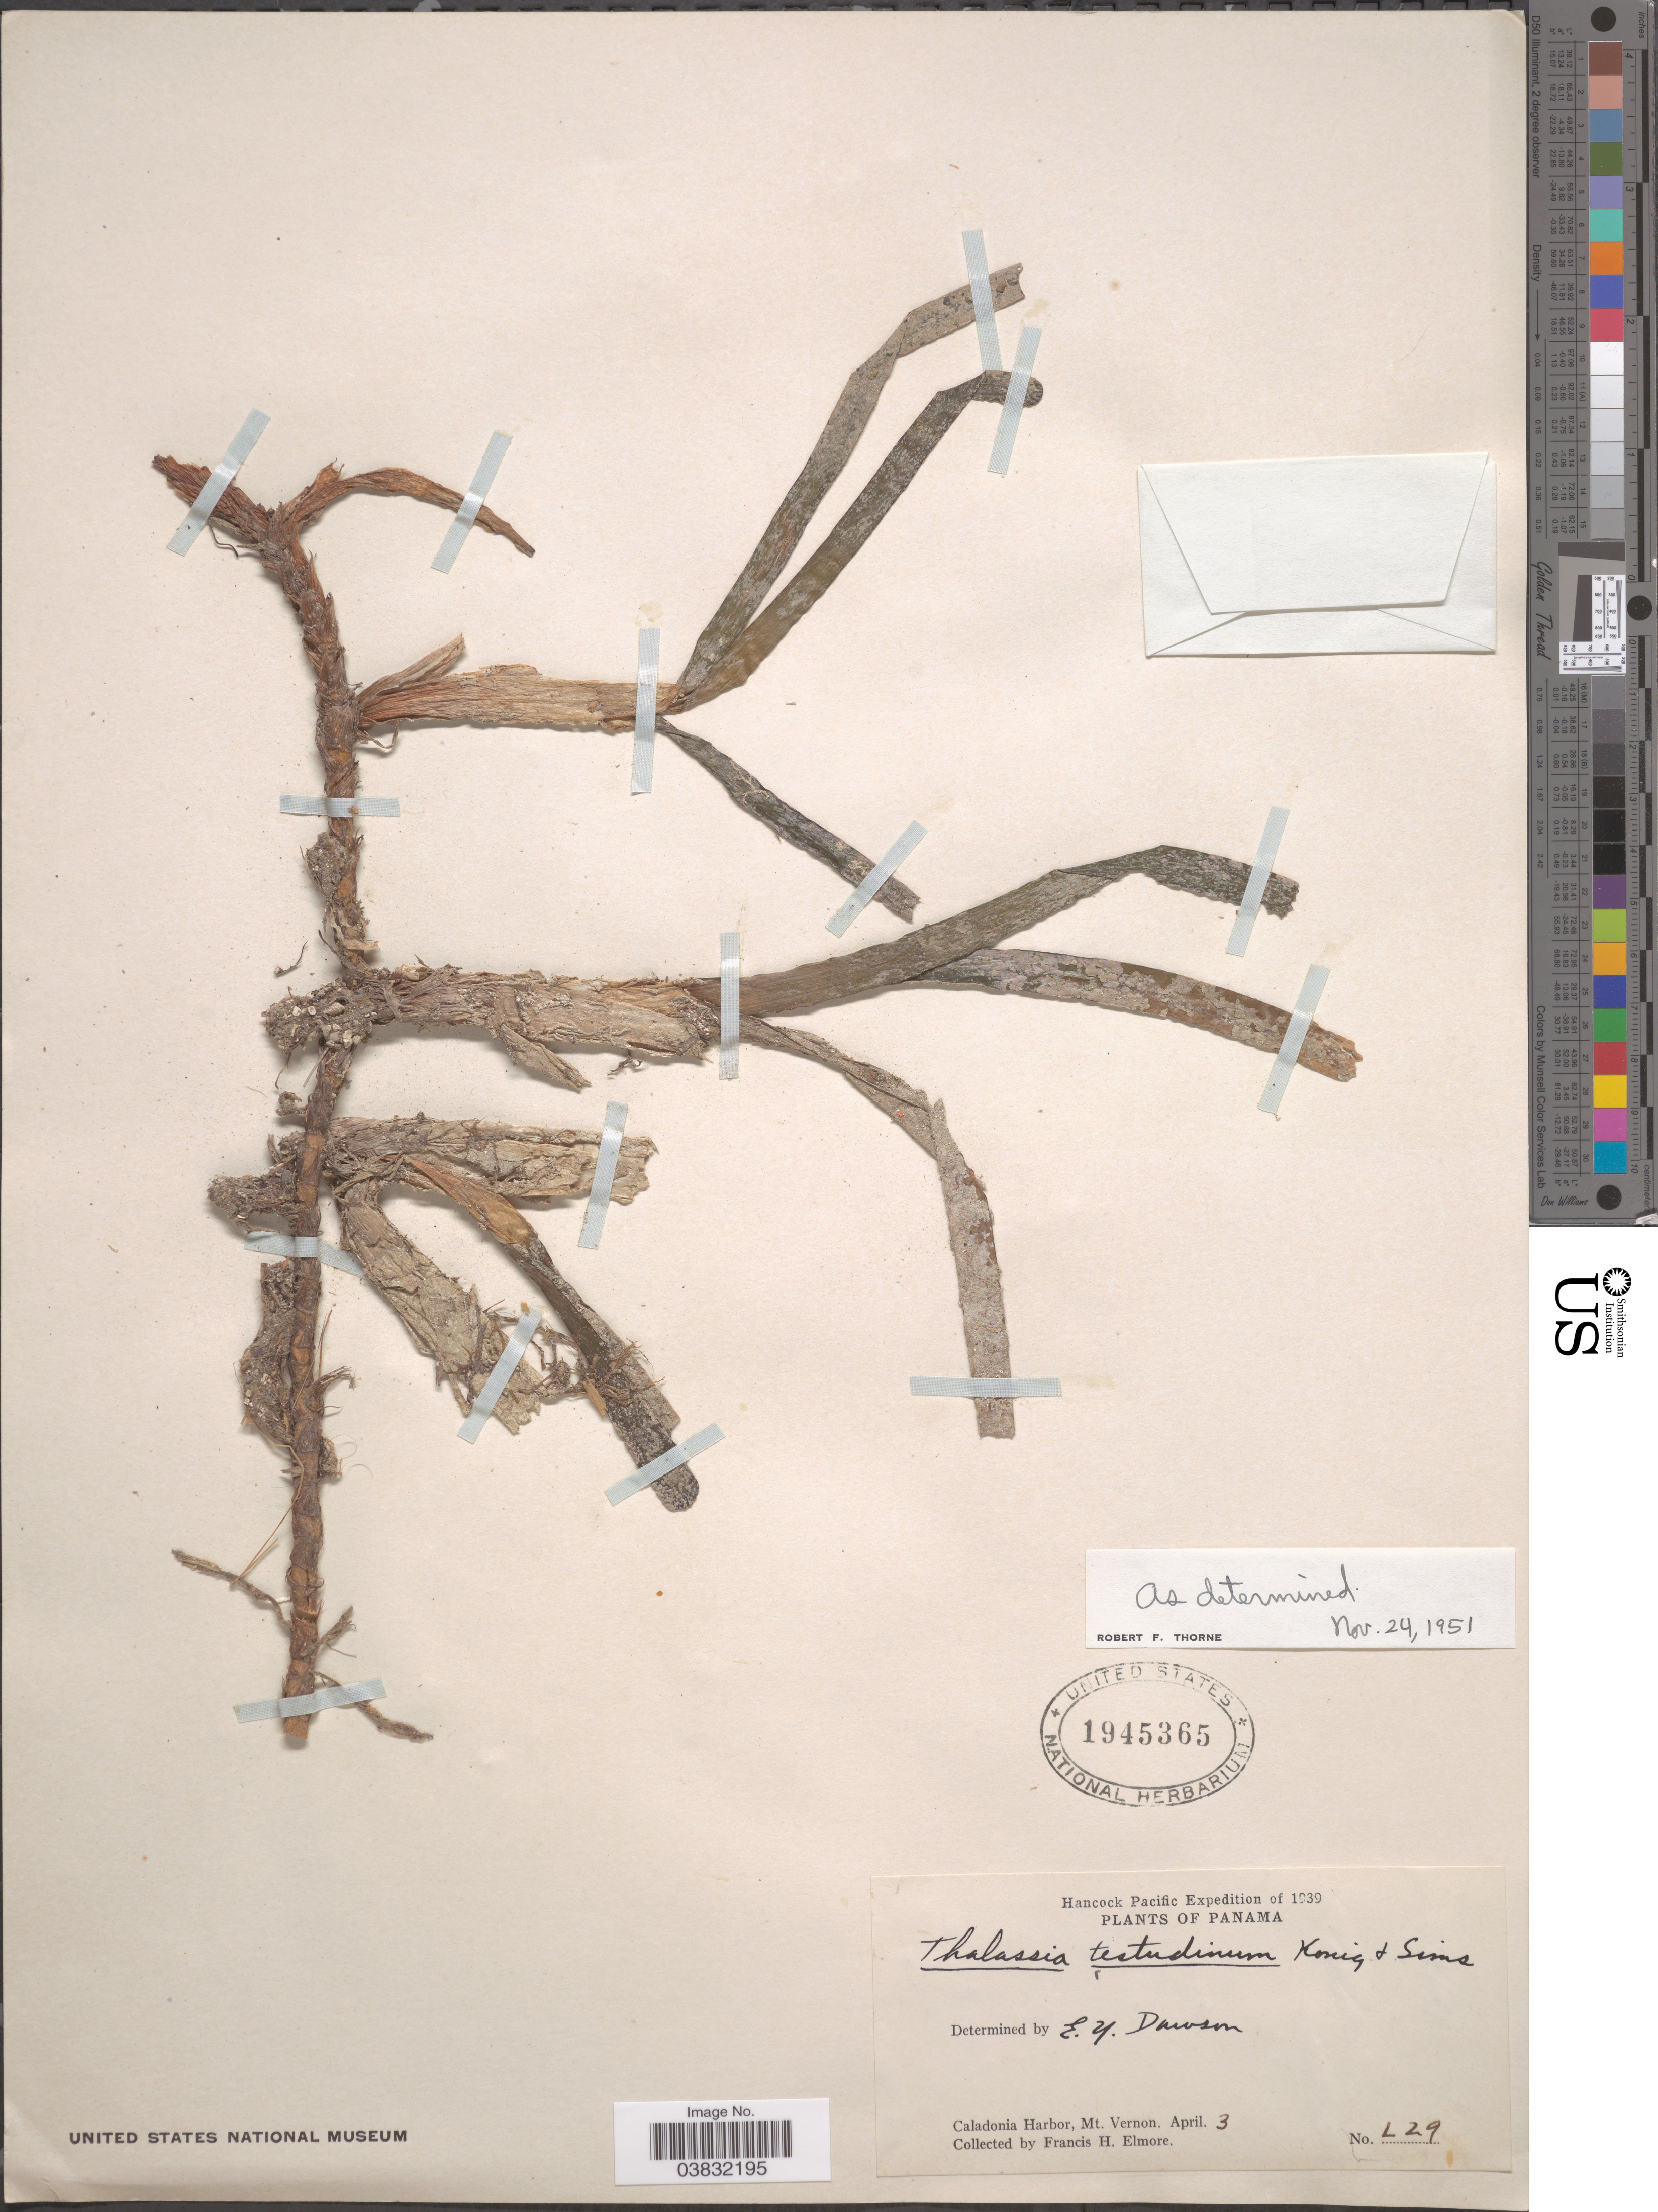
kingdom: Plantae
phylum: Tracheophyta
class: Liliopsida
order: Alismatales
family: Hydrocharitaceae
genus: Thalassia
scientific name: Thalassia testudinum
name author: Banks & Sol. ex K.D. Koenig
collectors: F. H. Elmore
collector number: L 29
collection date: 1939-04-03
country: Panama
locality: Caladonia Harbor, Mt. Vernon.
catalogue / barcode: US 1945365